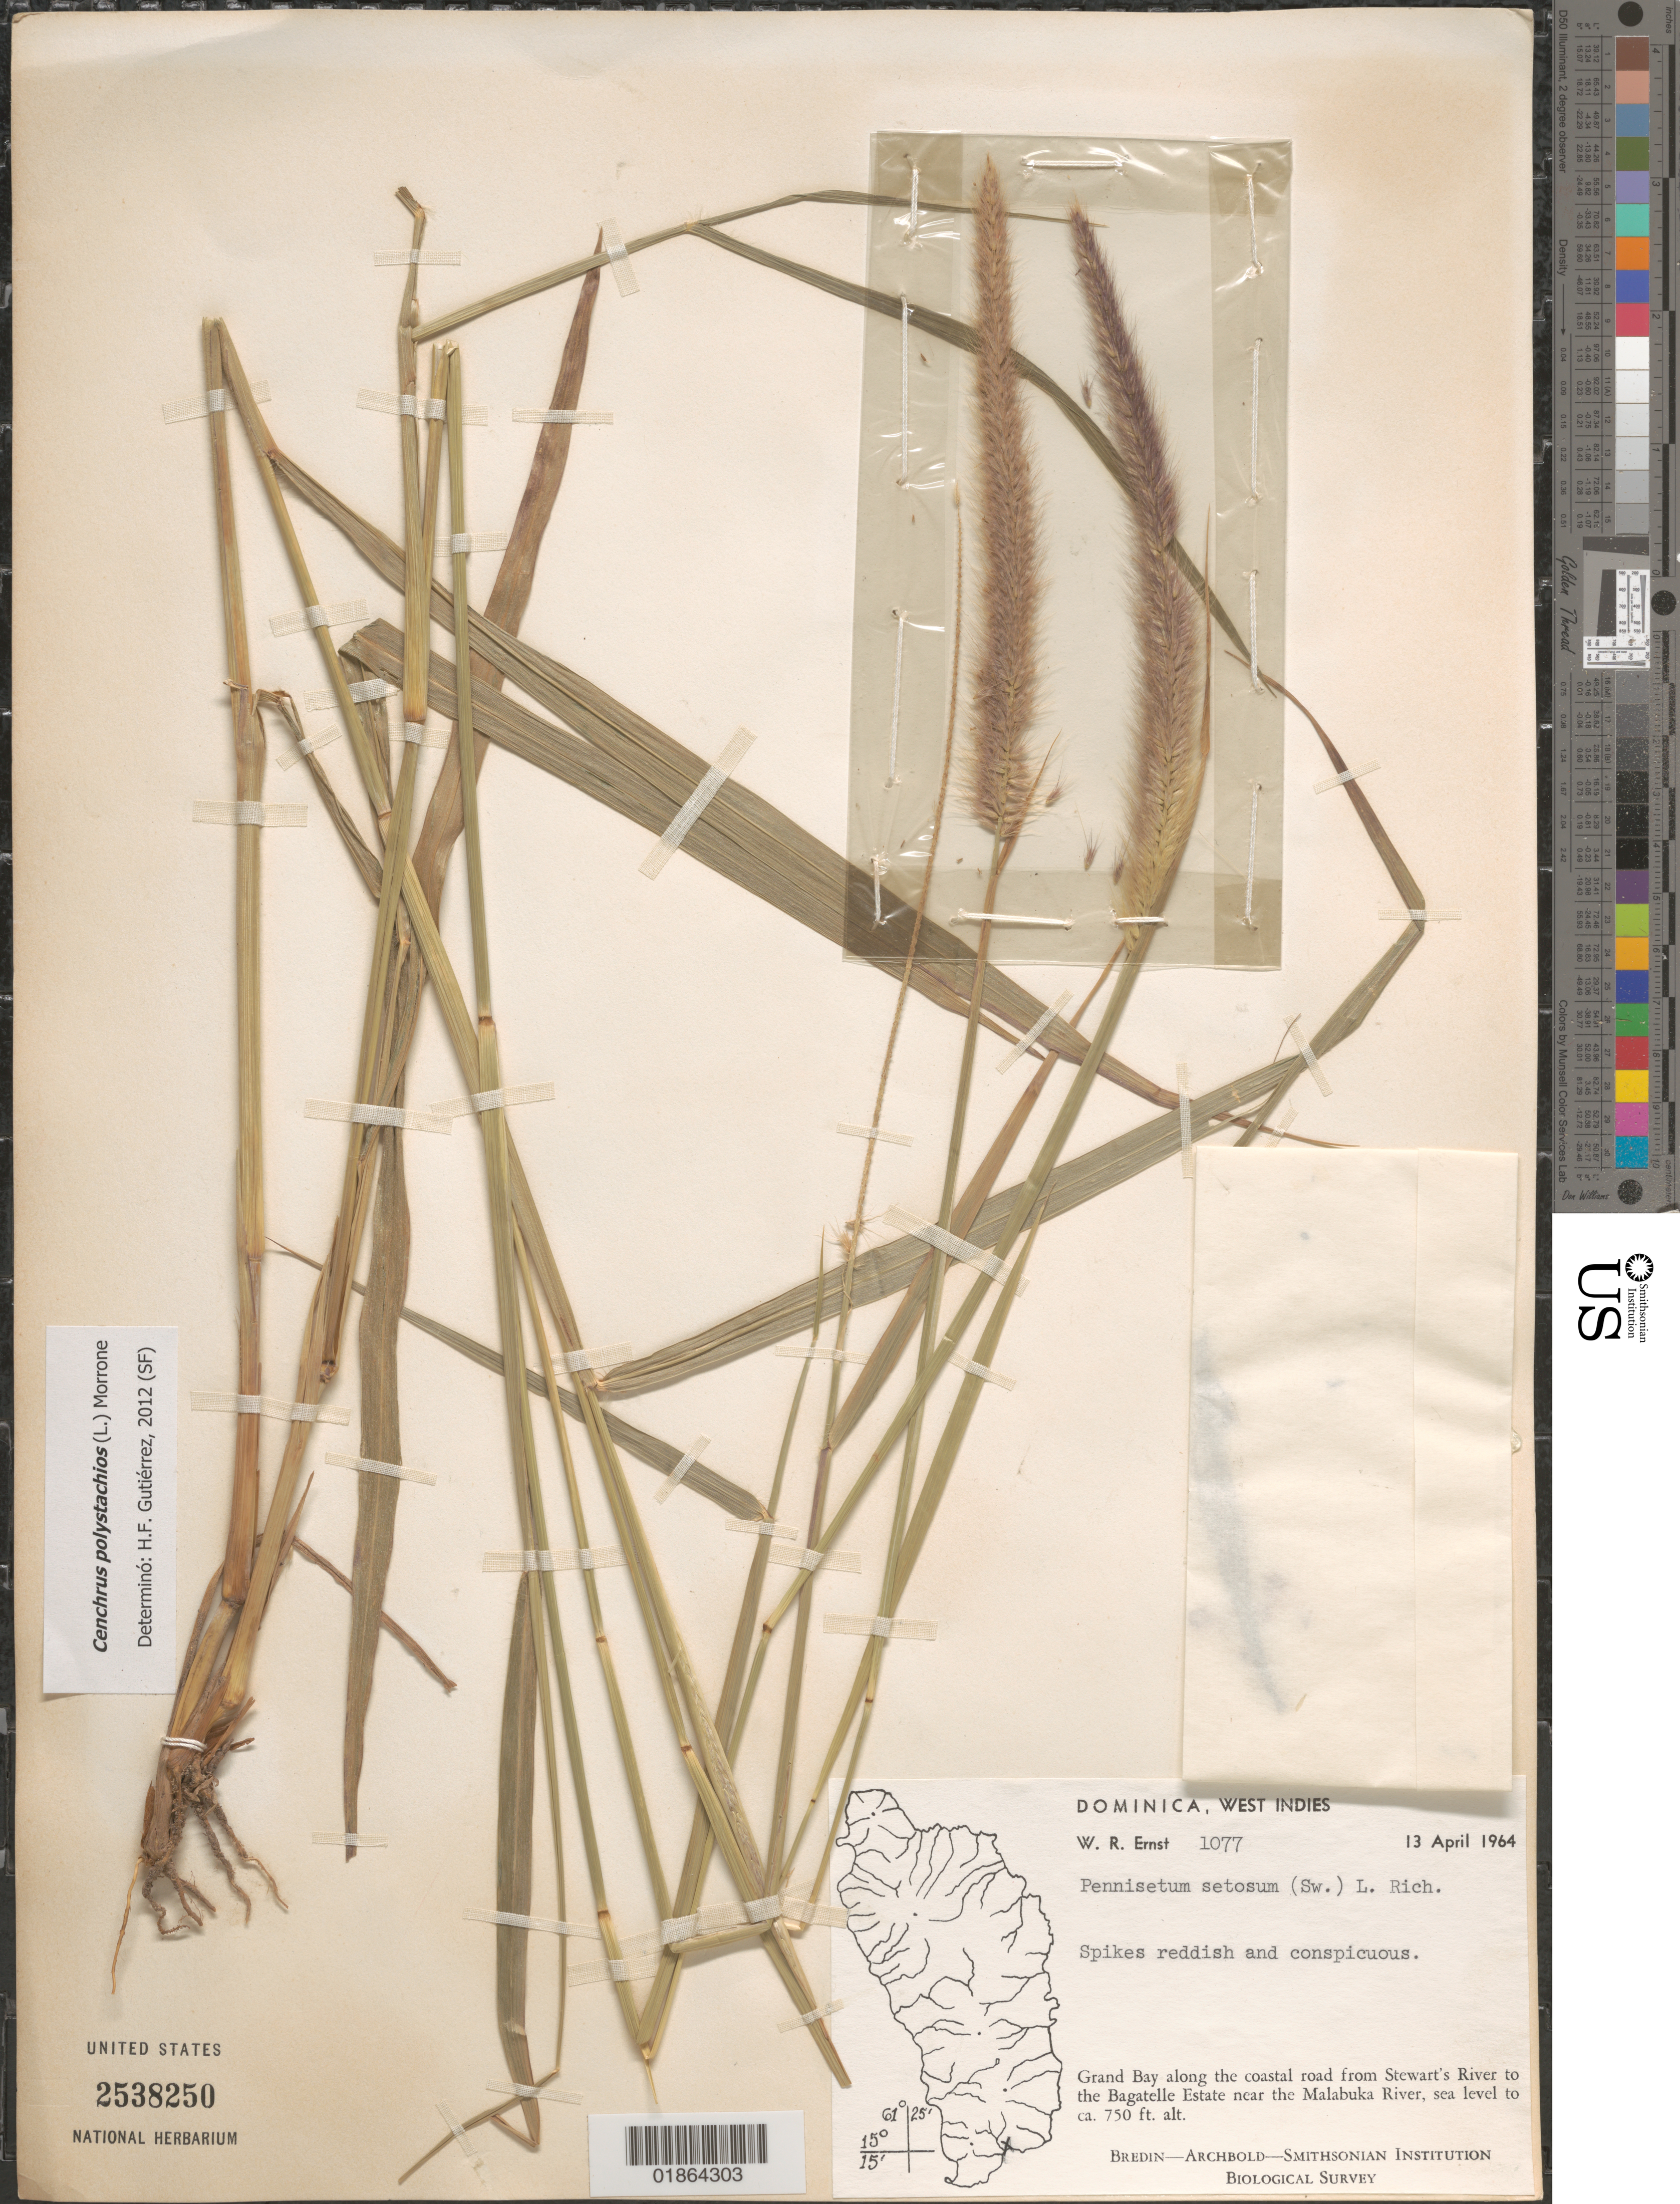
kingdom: Plantae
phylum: Tracheophyta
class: Liliopsida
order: Poales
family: Poaceae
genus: Cenchrus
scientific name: Cenchrus polystachios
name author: (L.) Morrone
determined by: Gutiérrez, H. F.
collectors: W. R. Ernst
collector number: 1077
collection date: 1964-04-13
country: Dominica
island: Dominica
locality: Grand Bay, along coastal road from Stewart's River to the Bagatelle Estate near the Malabuka River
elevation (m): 0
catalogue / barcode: US 2538250